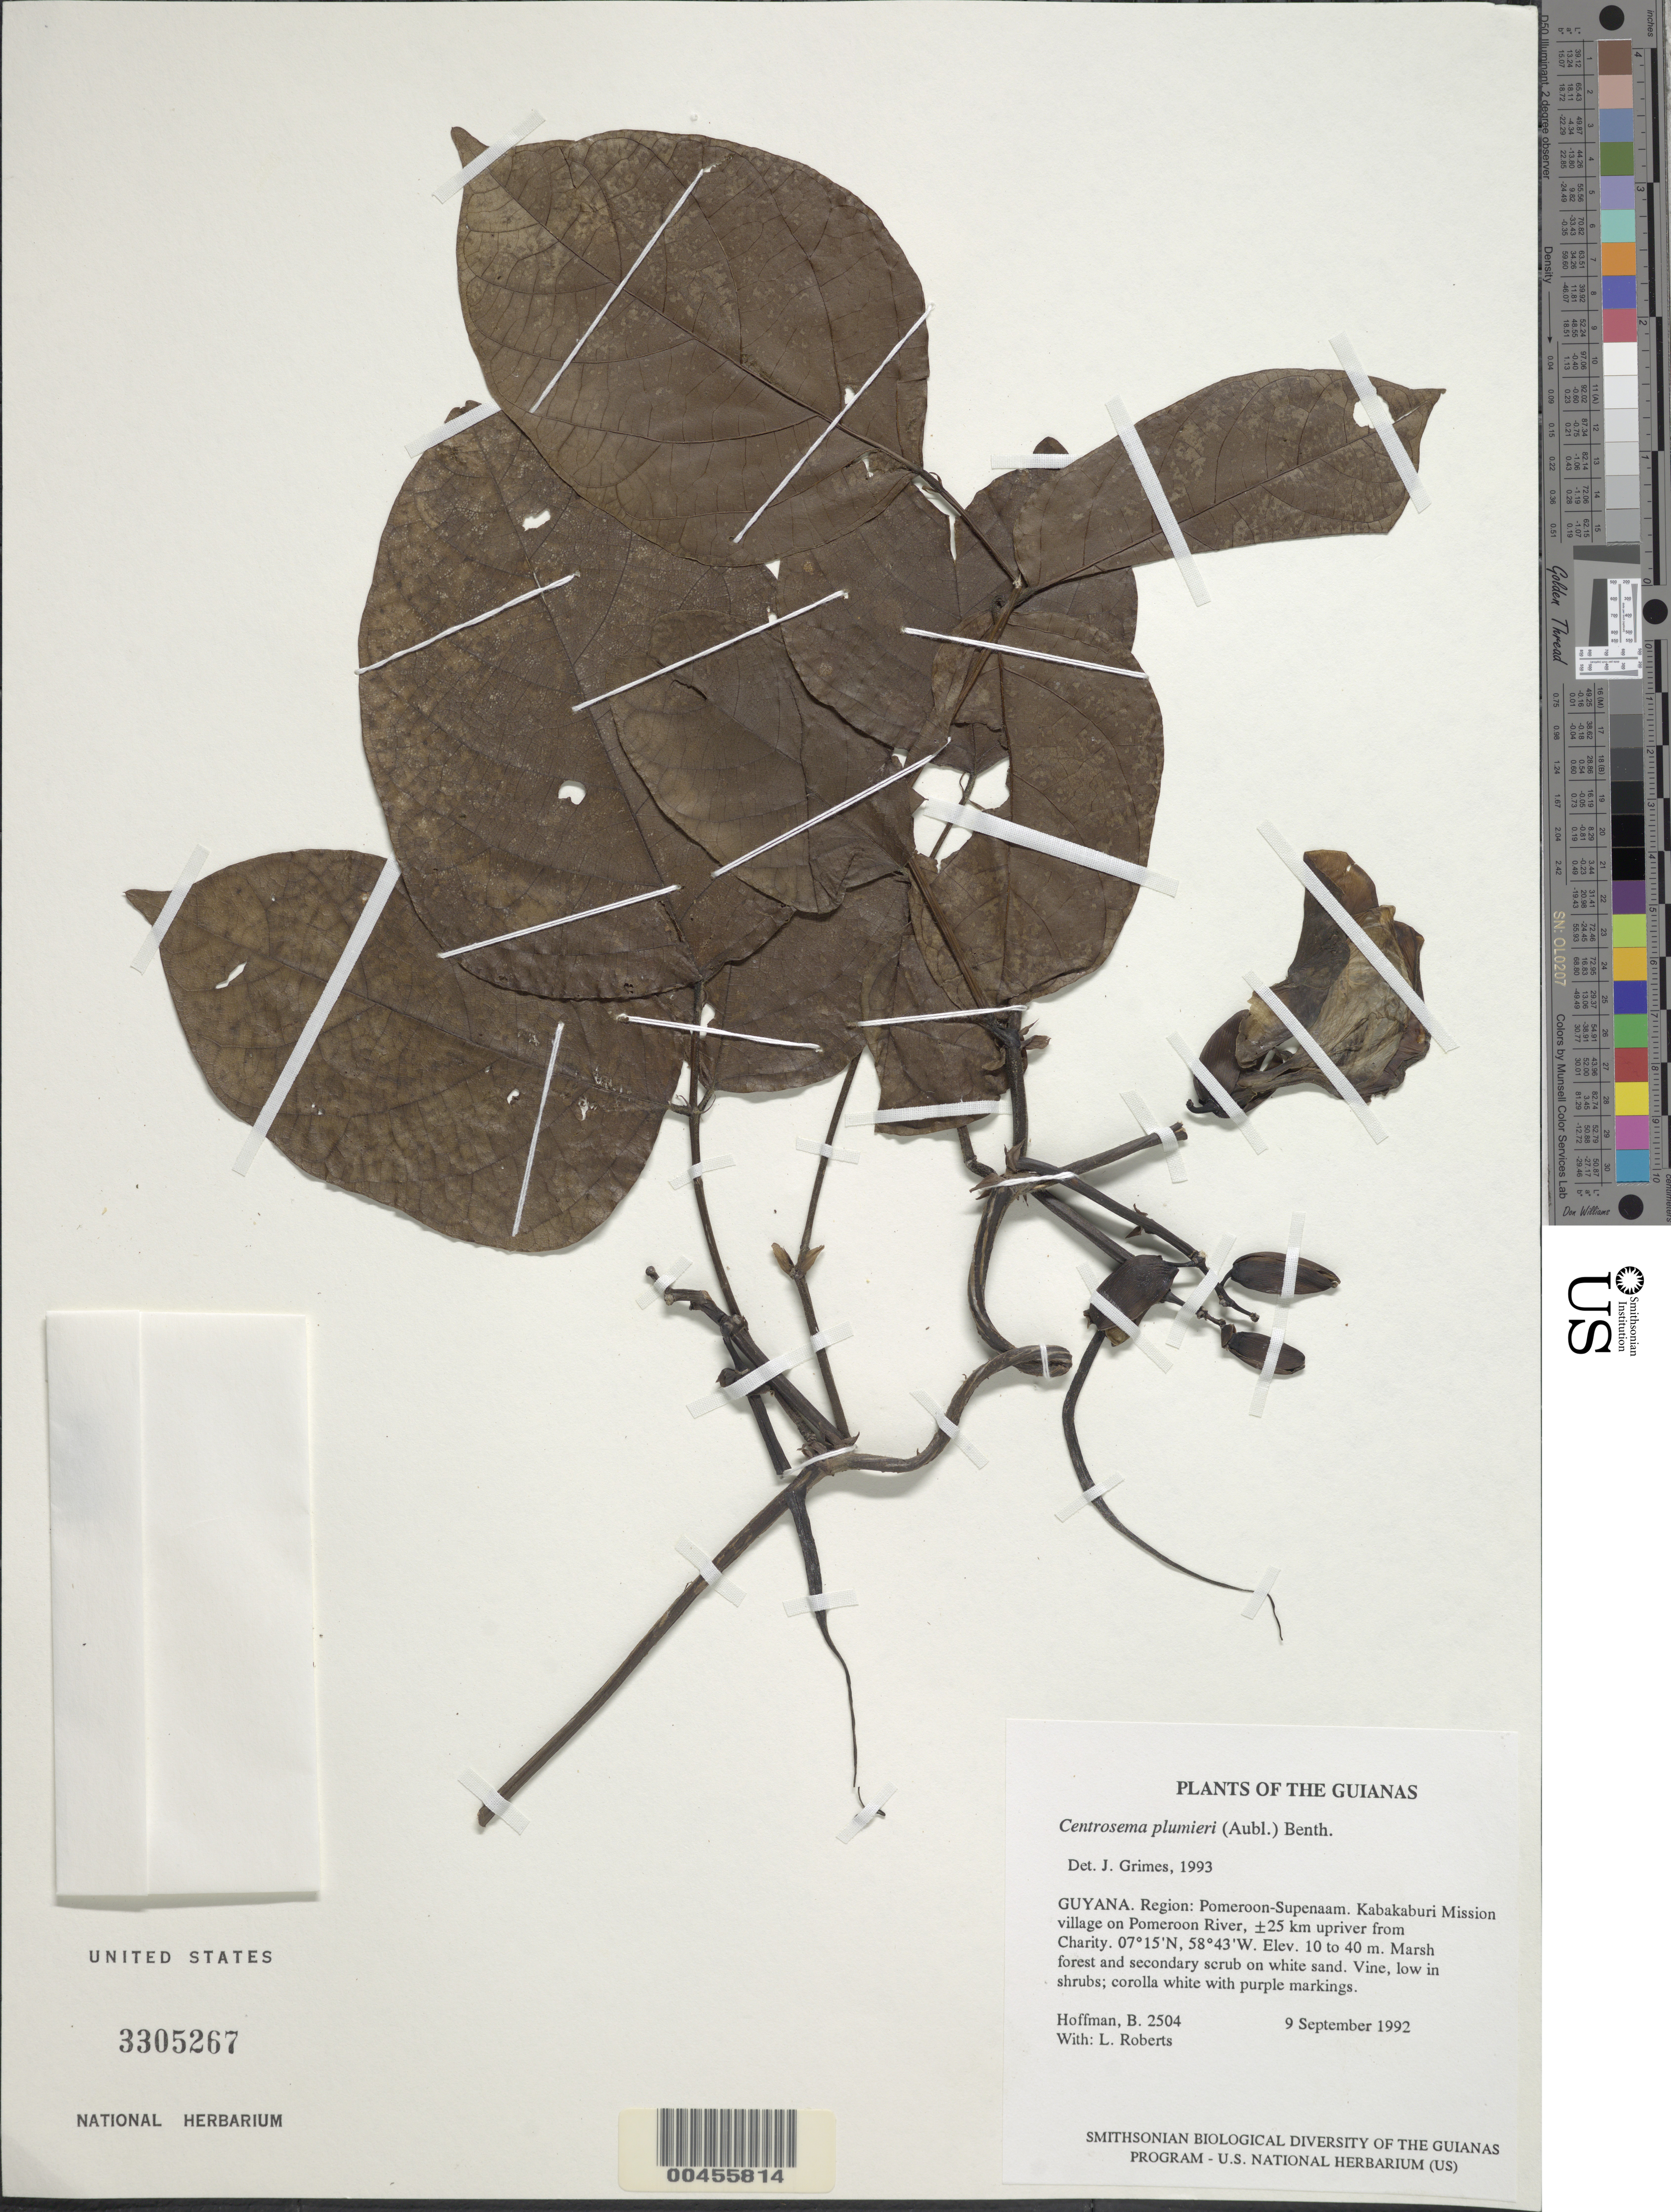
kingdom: Plantae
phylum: Tracheophyta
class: Magnoliopsida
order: Fabales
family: Fabaceae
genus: Centrosema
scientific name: Centrosema plumieri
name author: (Turpin ex Pers.) Benth.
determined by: Grimes, J.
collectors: B. Hoffman & L. Roberts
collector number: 2504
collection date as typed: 9 September 1992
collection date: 1992-09-09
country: Guyana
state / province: Pomeroon-Supenaam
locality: Kabakaburi Mission village, on Pomeroon River, ±25 km upriver from Charity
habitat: Marsh forest and secondary scrub on white sand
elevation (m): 10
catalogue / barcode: US 3305267